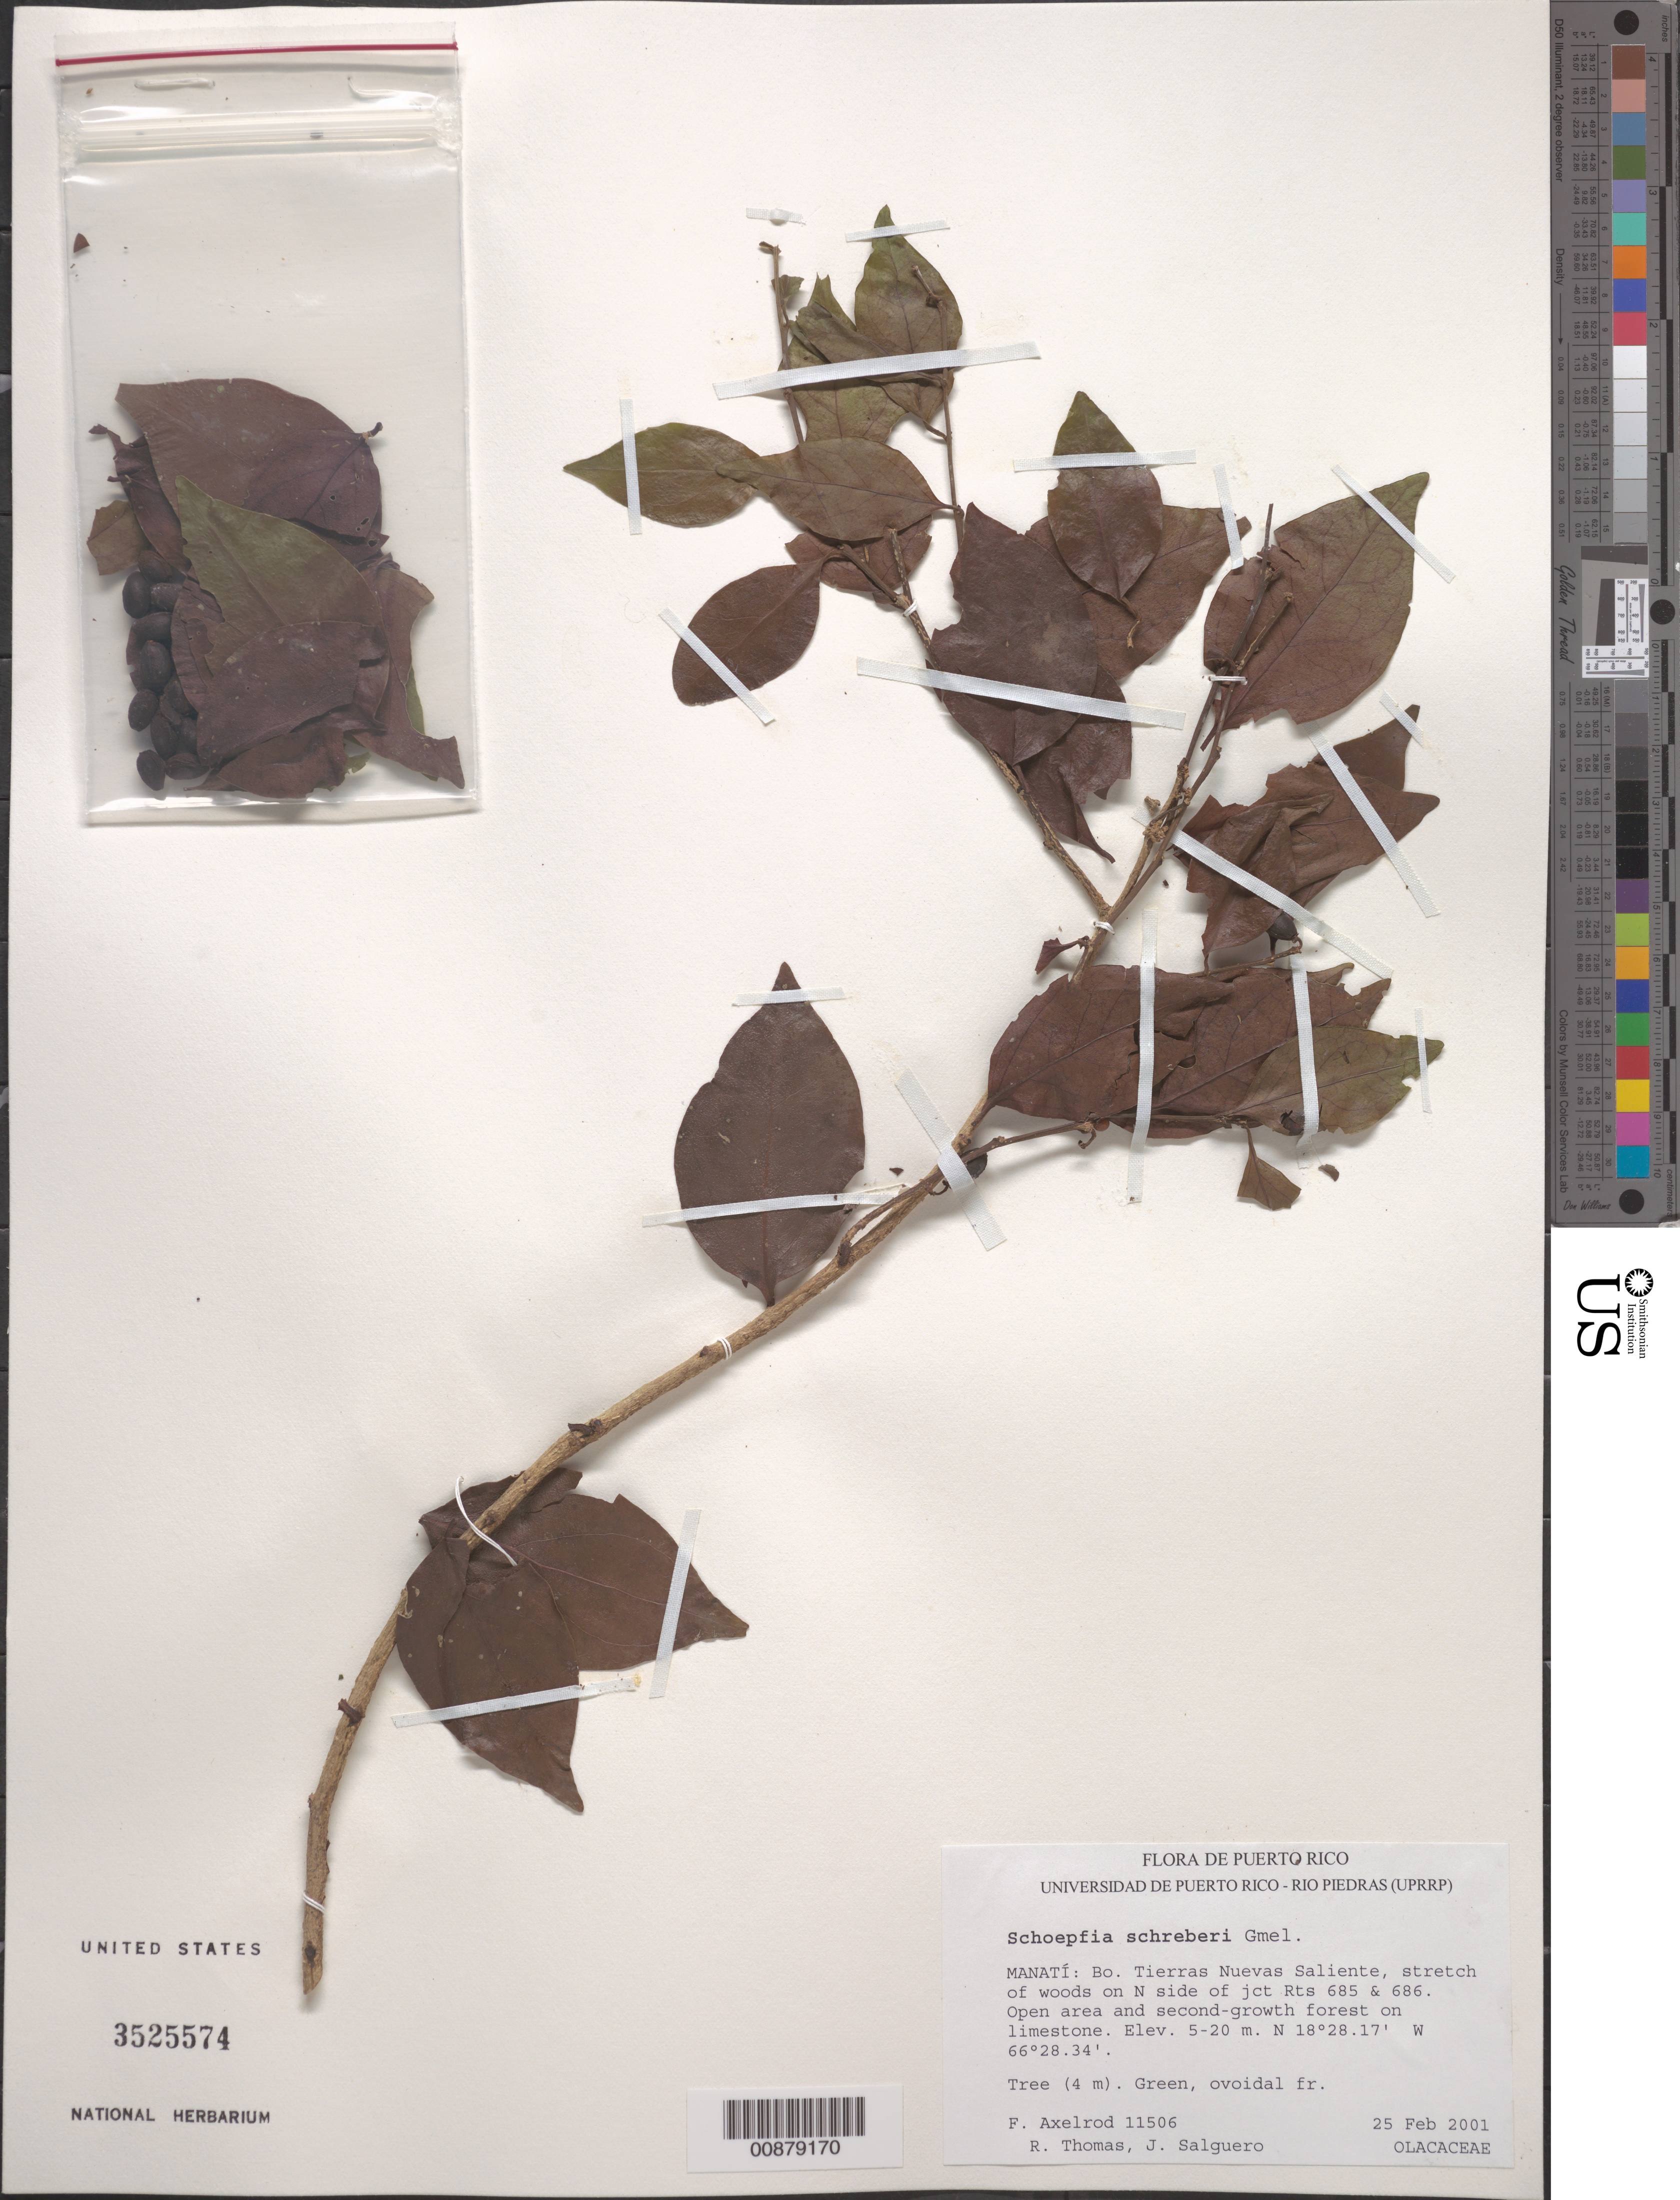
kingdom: Plantae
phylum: Tracheophyta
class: Magnoliopsida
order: Santalales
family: Schoepfiaceae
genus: Schoepfia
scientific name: Schoepfia schreberi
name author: J.F. Gmel.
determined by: Axelrod, F. S.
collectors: F. S. Axelrod, R. Thomas & J. Salguero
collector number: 11506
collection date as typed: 25 Feb 2001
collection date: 2001-02-25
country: Puerto Rico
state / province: Manatí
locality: Bo. Tierras Nuevas Saliente, stretch of woods on N side of jcts. Rts. 685 & 686.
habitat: Open area and second-growth forest on limestone.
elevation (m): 5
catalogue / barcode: US 3525574